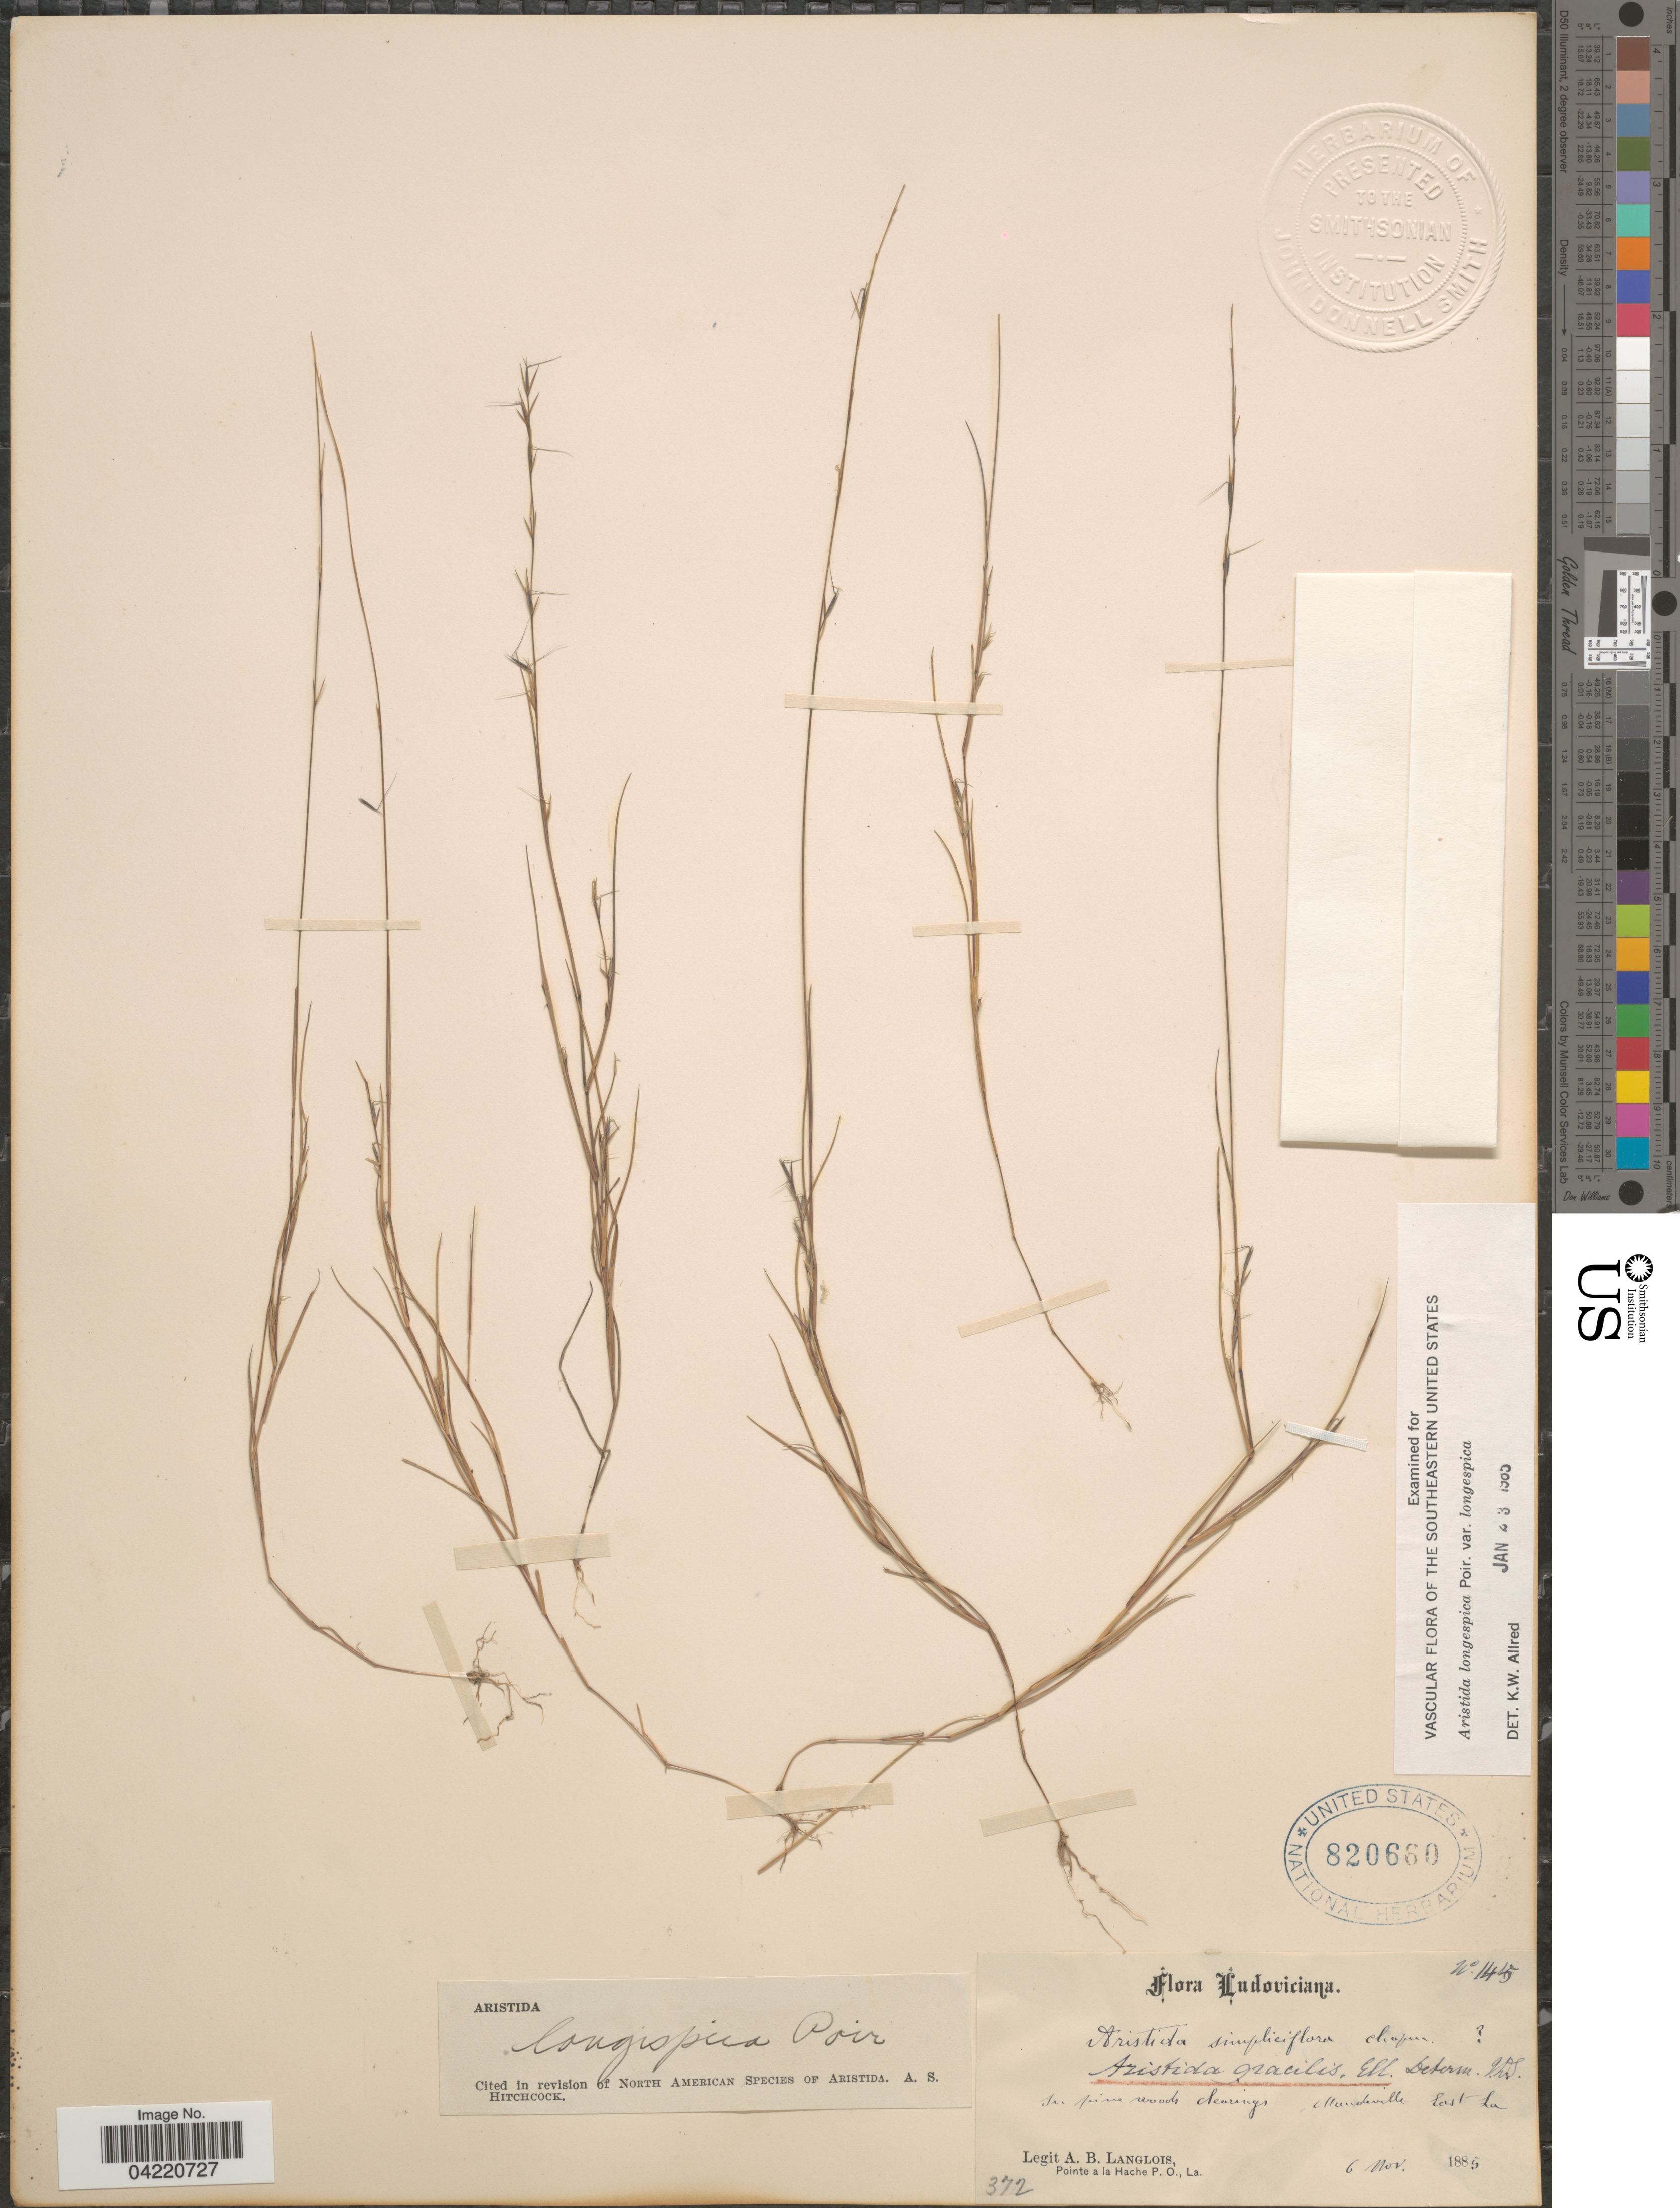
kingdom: Plantae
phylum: Tracheophyta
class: Liliopsida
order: Poales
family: Poaceae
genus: Aristida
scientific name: Aristida longespica var. longespica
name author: Poir.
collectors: A. Langlois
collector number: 145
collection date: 1885-11-06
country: United States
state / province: Louisiana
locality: Ludoviciana. In pine woods clearings. Mandeville. East La.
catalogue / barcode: US 820660